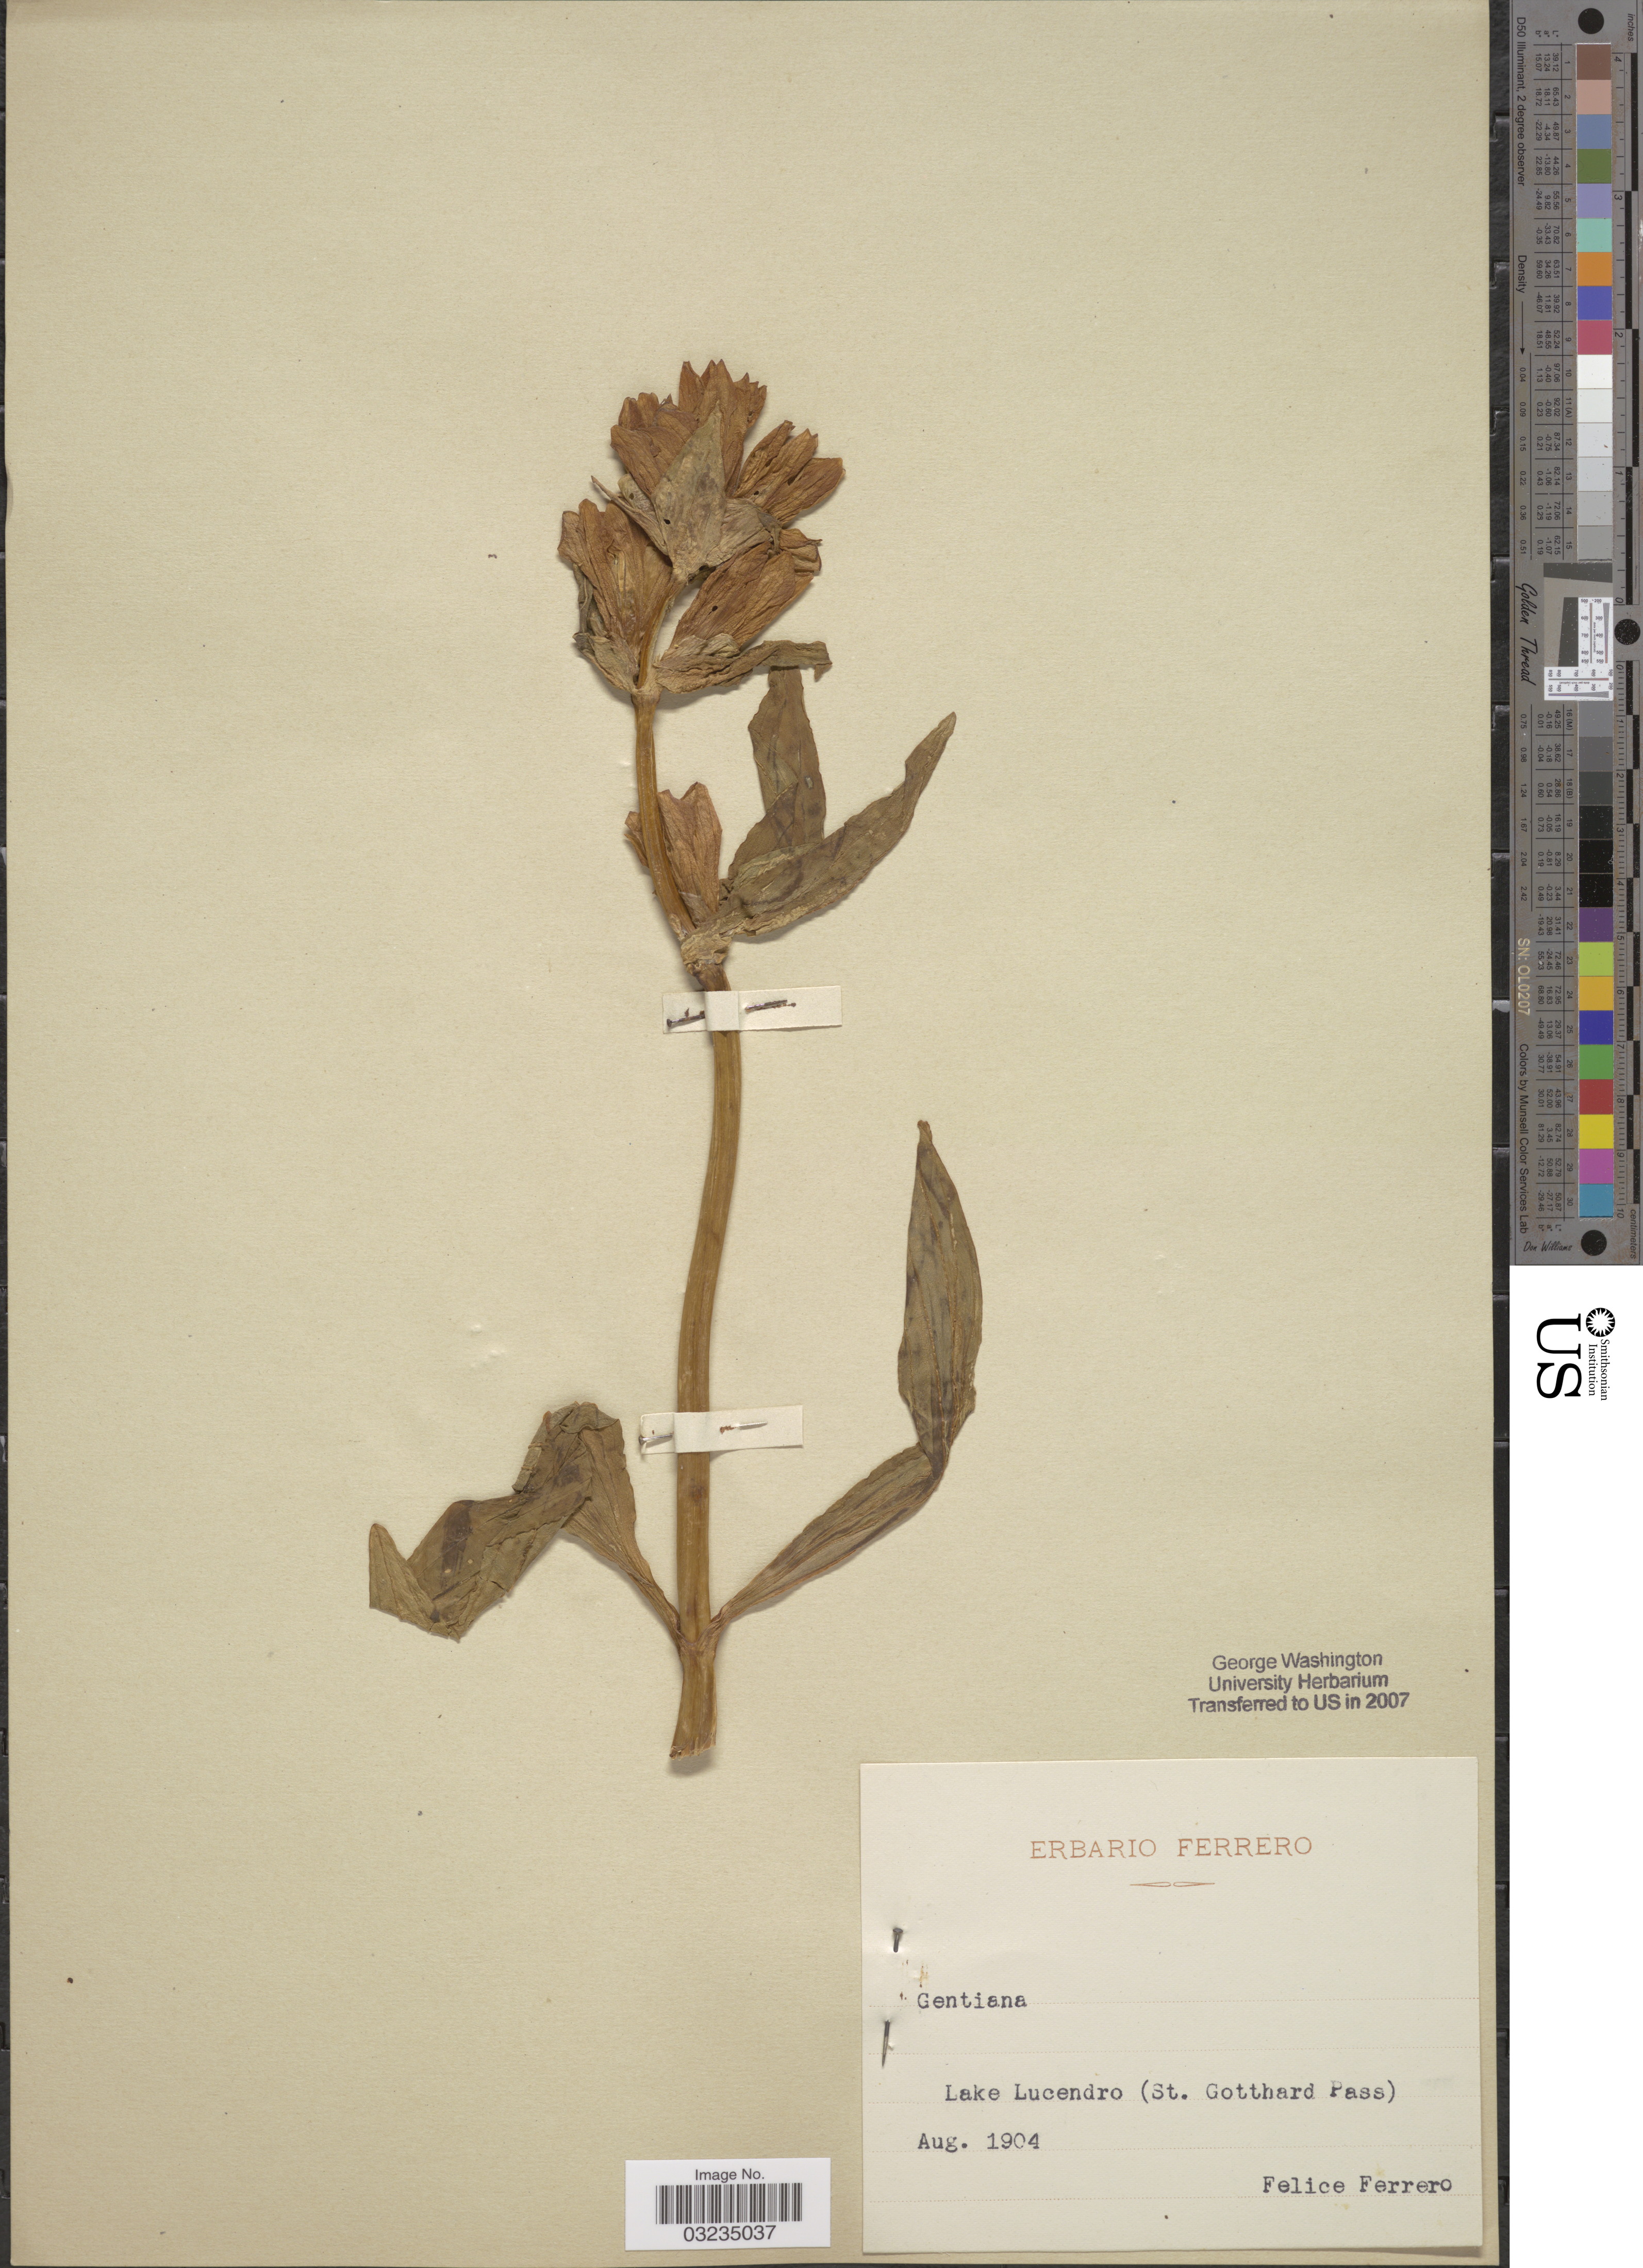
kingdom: Plantae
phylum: Tracheophyta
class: Magnoliopsida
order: Gentianales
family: Gentianaceae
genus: Gentiana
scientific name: Gentiana sp.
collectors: F. Ferrero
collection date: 1904-08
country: Switzerland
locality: Lake Lucendro (St. Gotthard Pass).